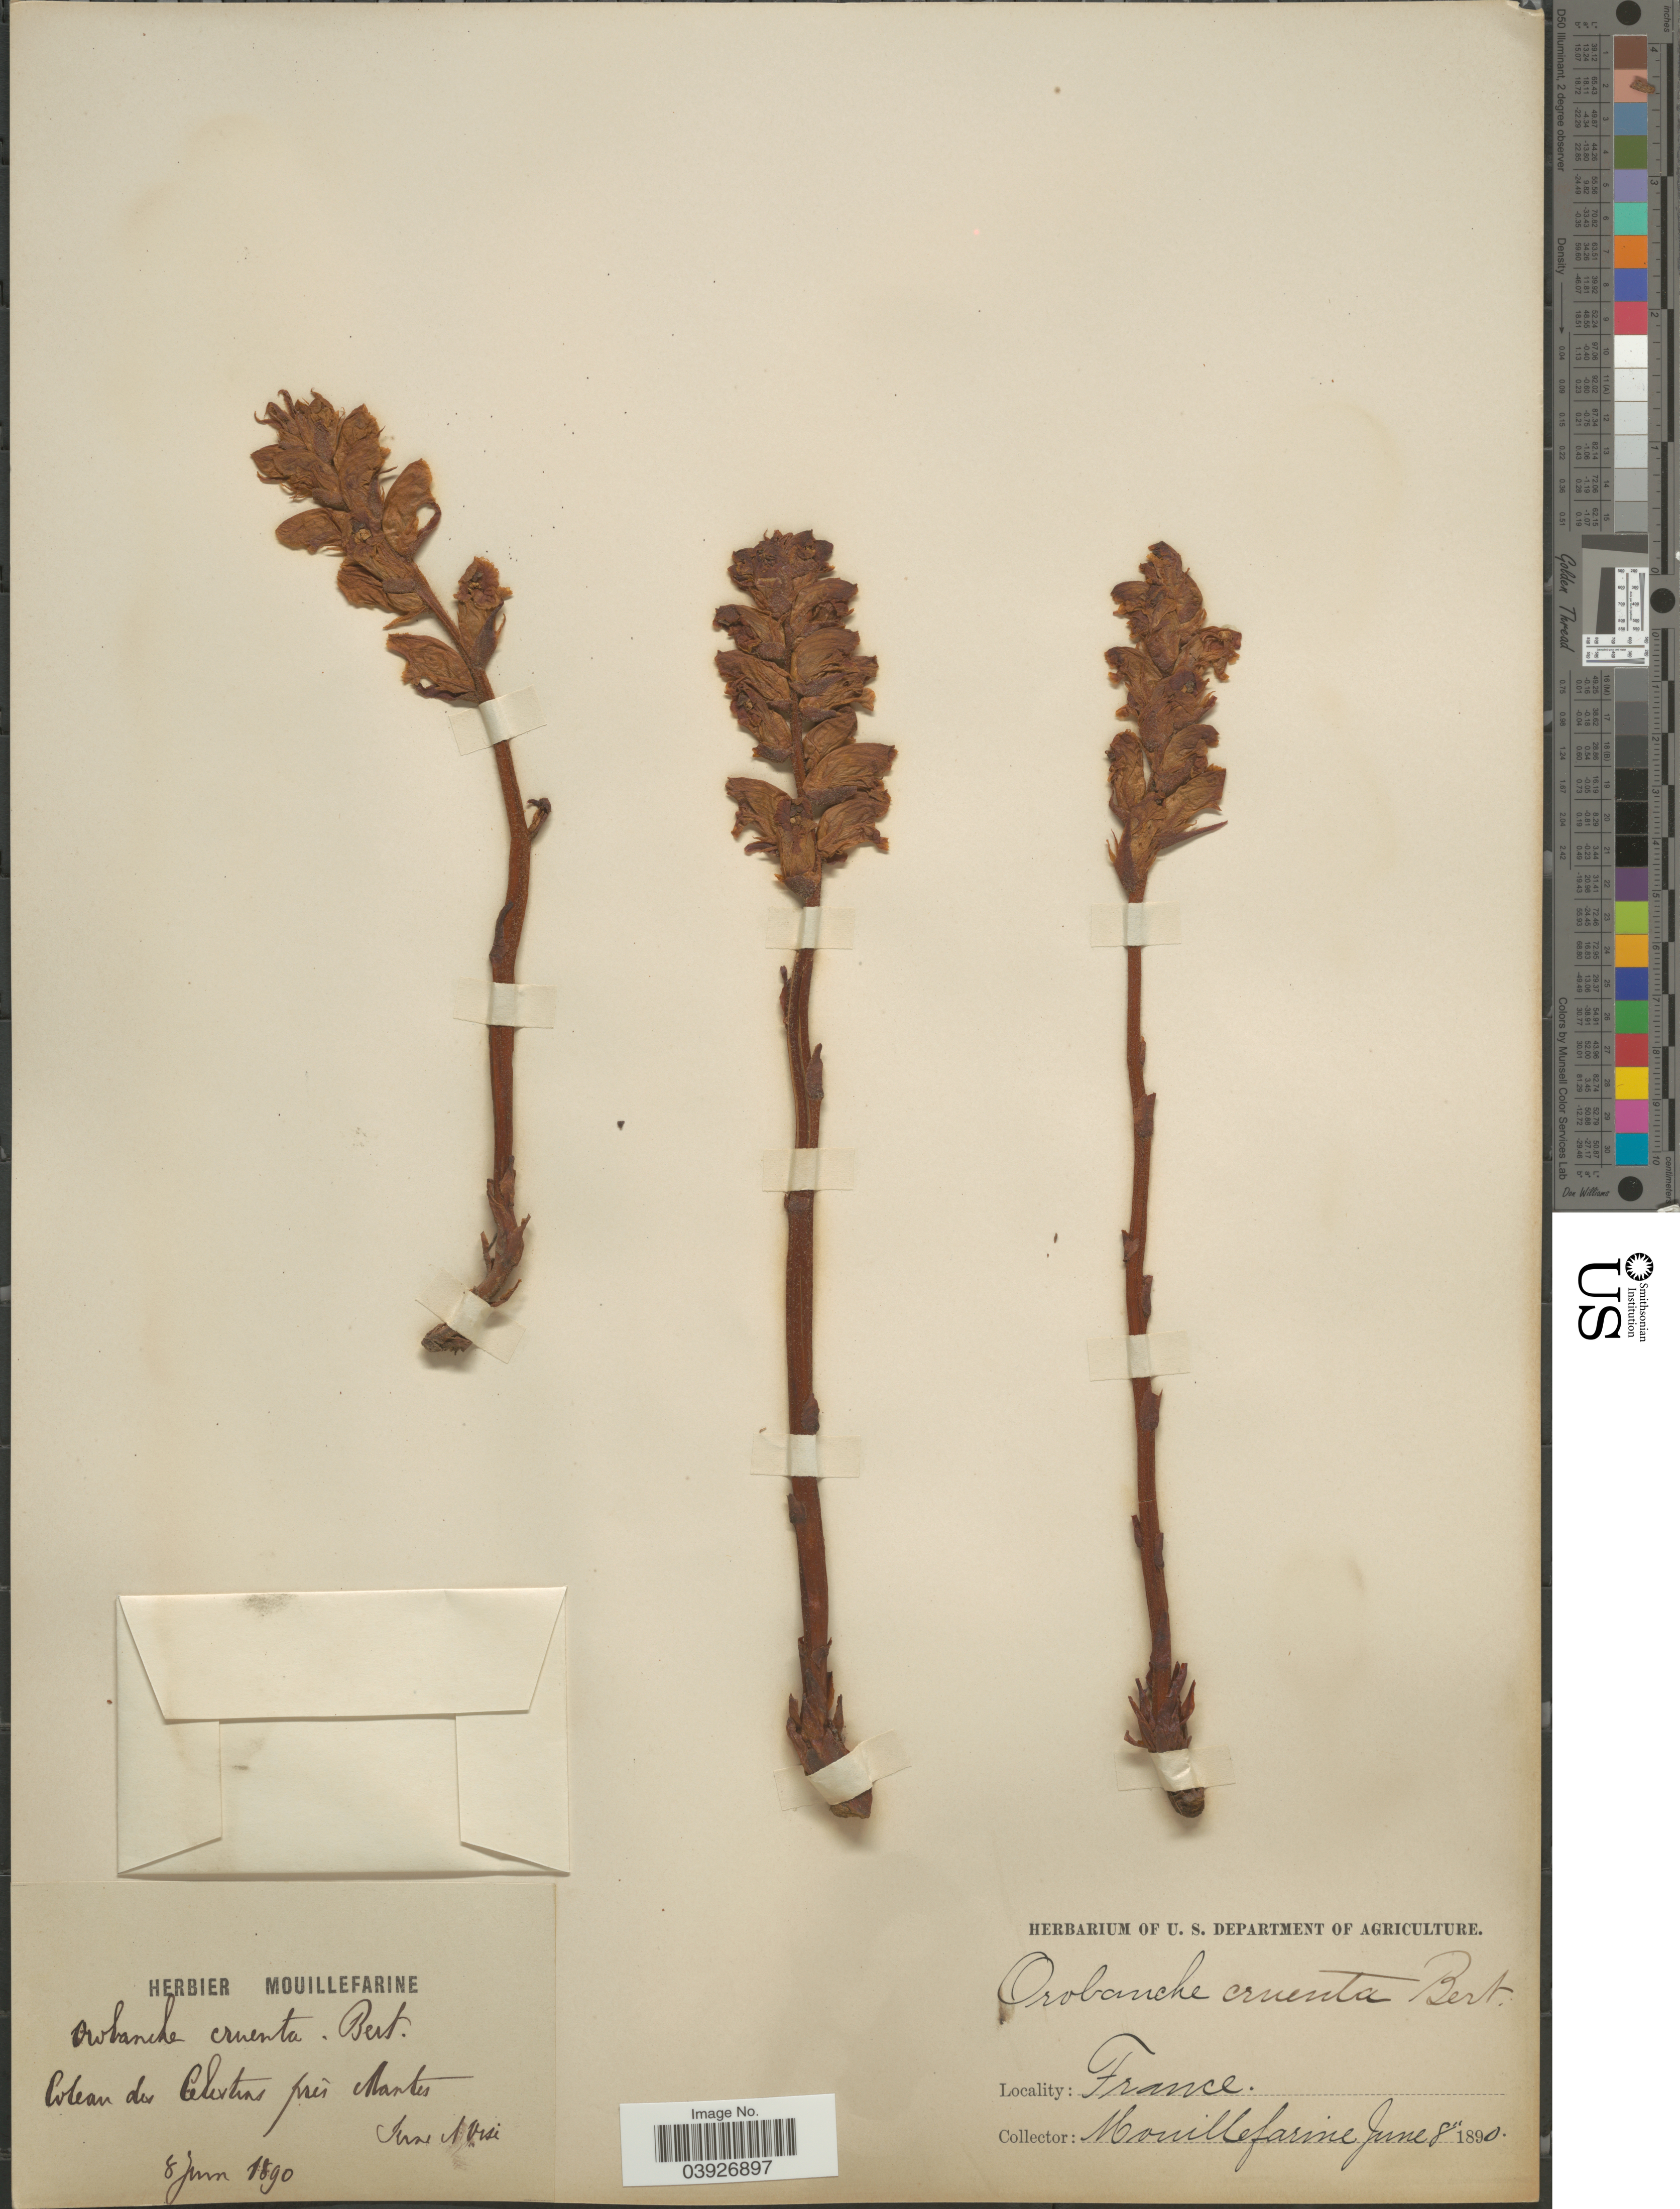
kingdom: Plantae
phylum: Tracheophyta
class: Magnoliopsida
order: Lamiales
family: Orobanchaceae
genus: Orobanche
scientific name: Orobanche cruenta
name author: Bertol.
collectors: ex herb. Mouillefarine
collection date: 1890-06-08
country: France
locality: Colean des Gelestins prés Martes. [interpreted]